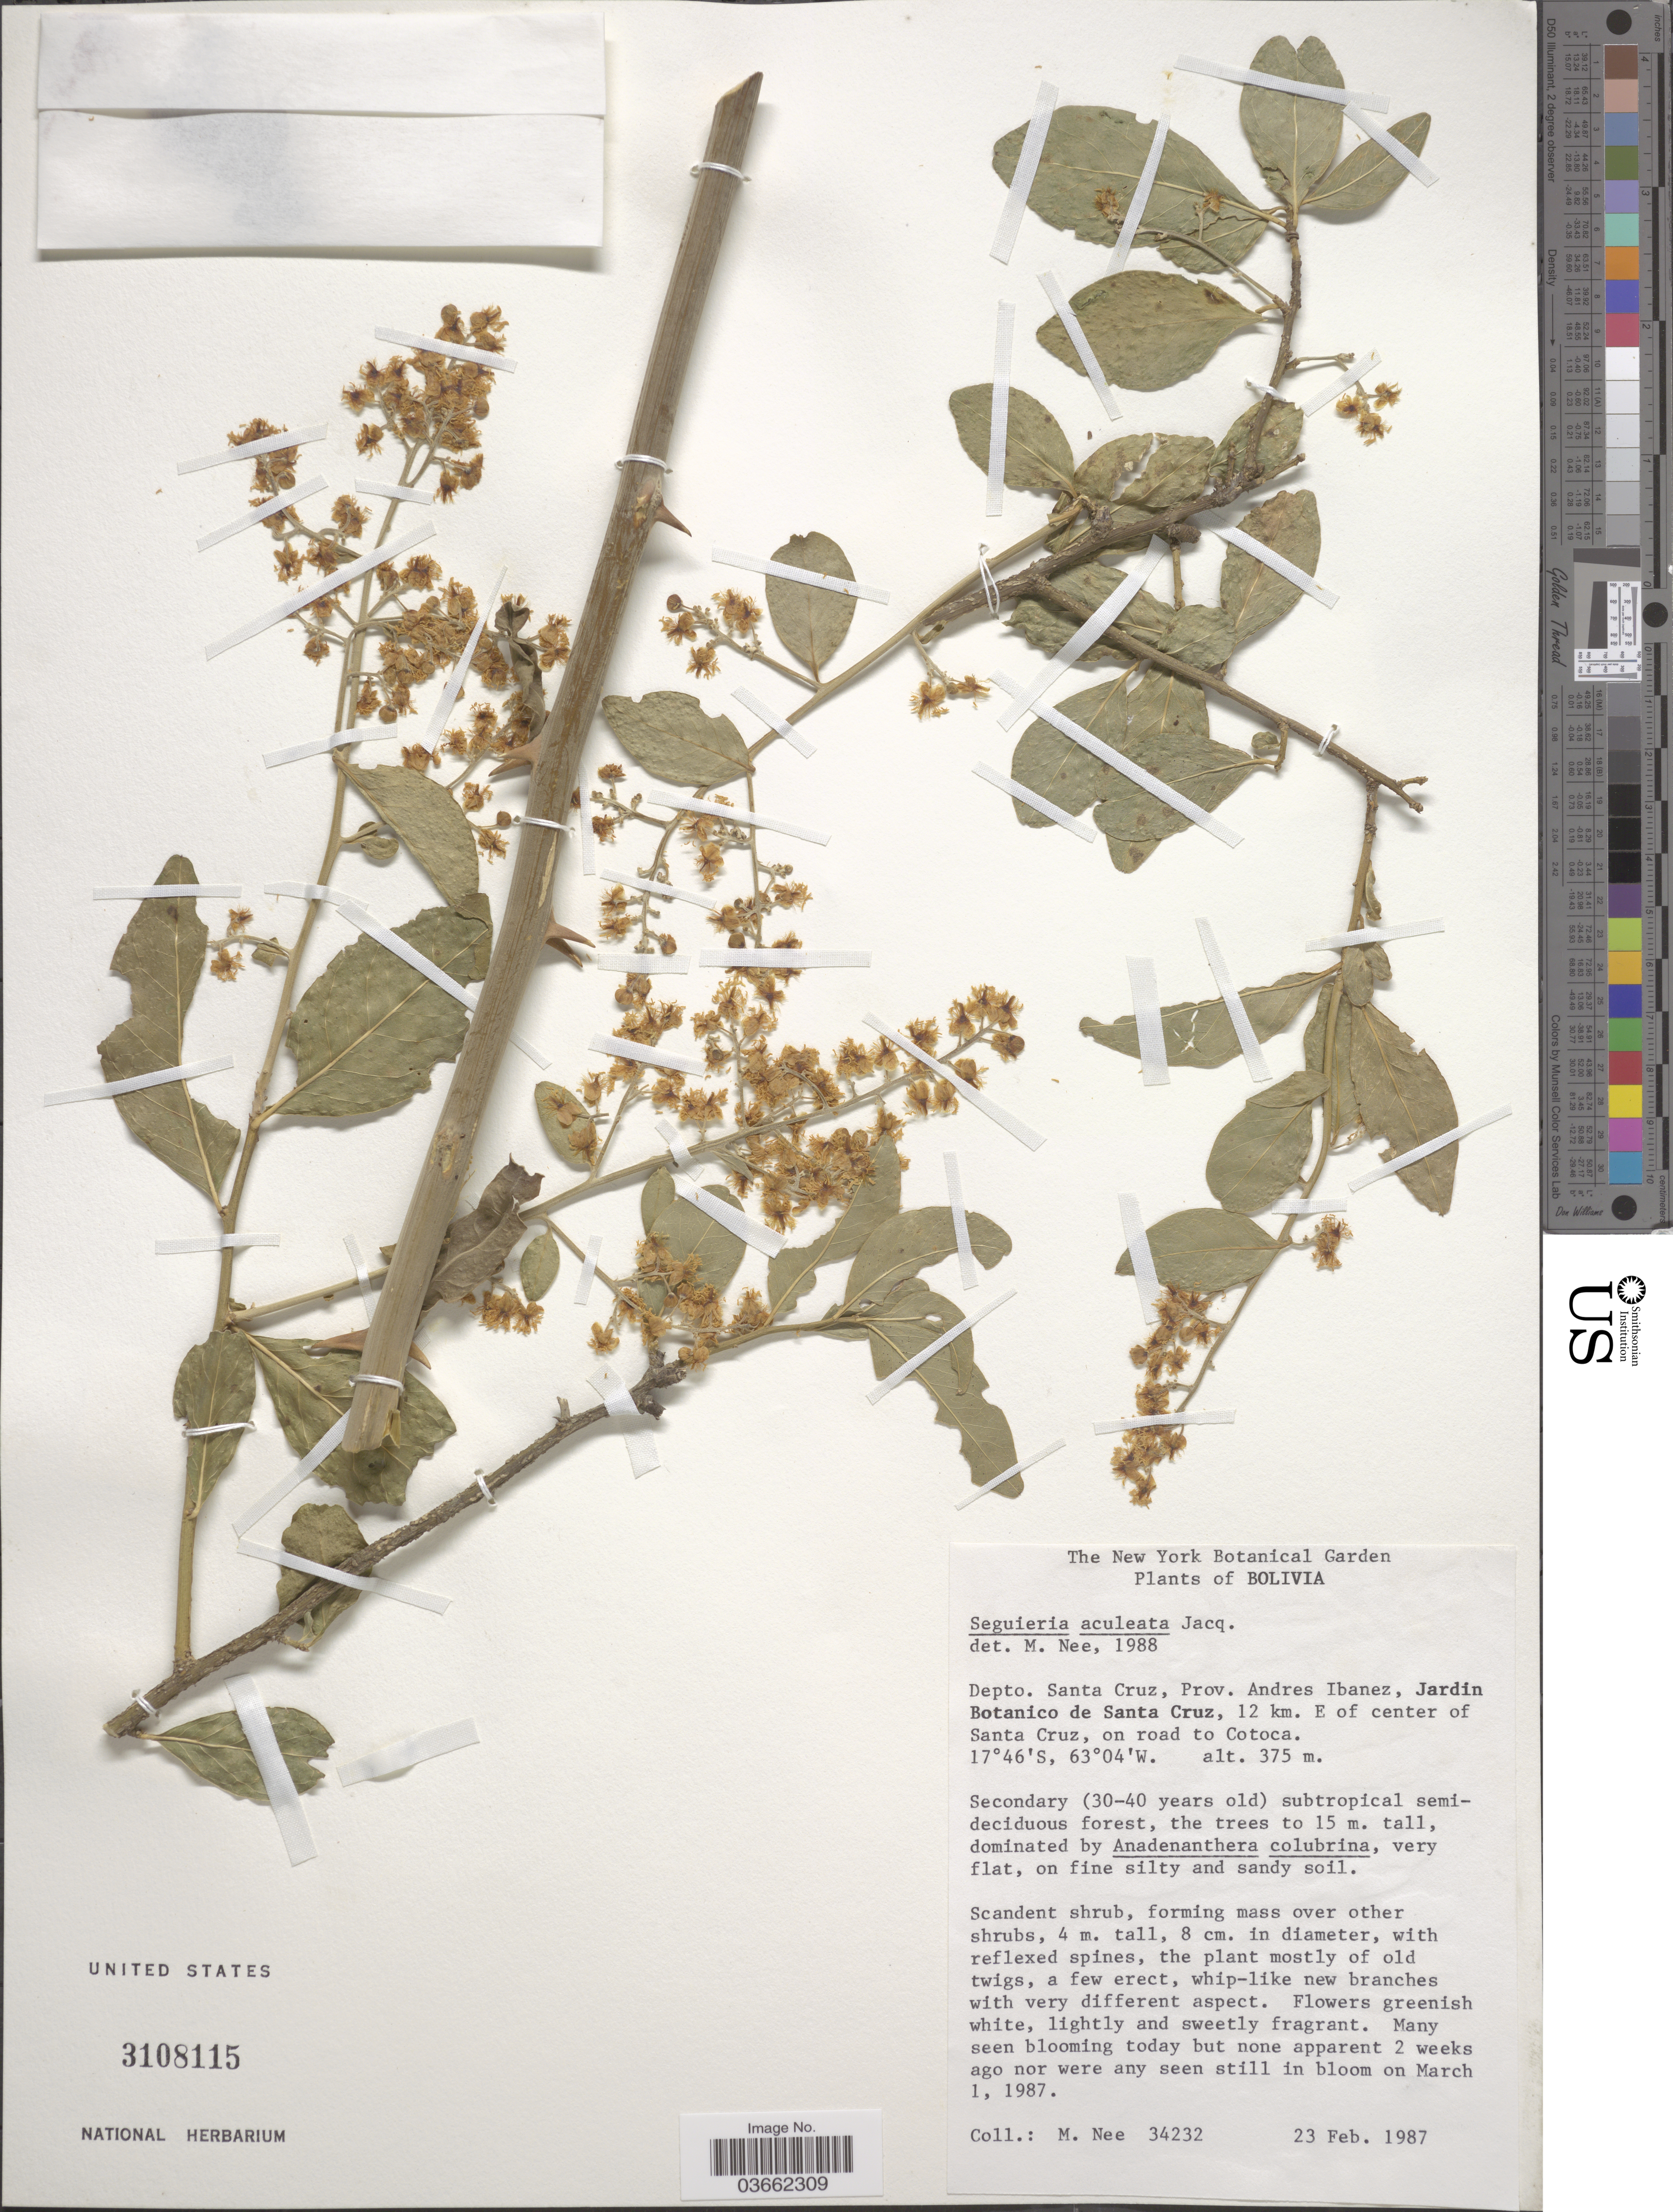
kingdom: Plantae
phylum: Tracheophyta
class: Magnoliopsida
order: Caryophyllales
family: Phytolaccaceae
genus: Seguieria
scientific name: Seguieria aculeata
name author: Jacq.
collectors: M. Nee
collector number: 34232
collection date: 1987-02-23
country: Bolivia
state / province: Santa Cruz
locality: Depto. Santa Cruz, Prov. Andres Ibanez, Jardin Botanico de Santa Cruz, 12 km. E of center of Santa Cruz, on road to Cotoca.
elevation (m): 375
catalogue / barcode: US 3108115